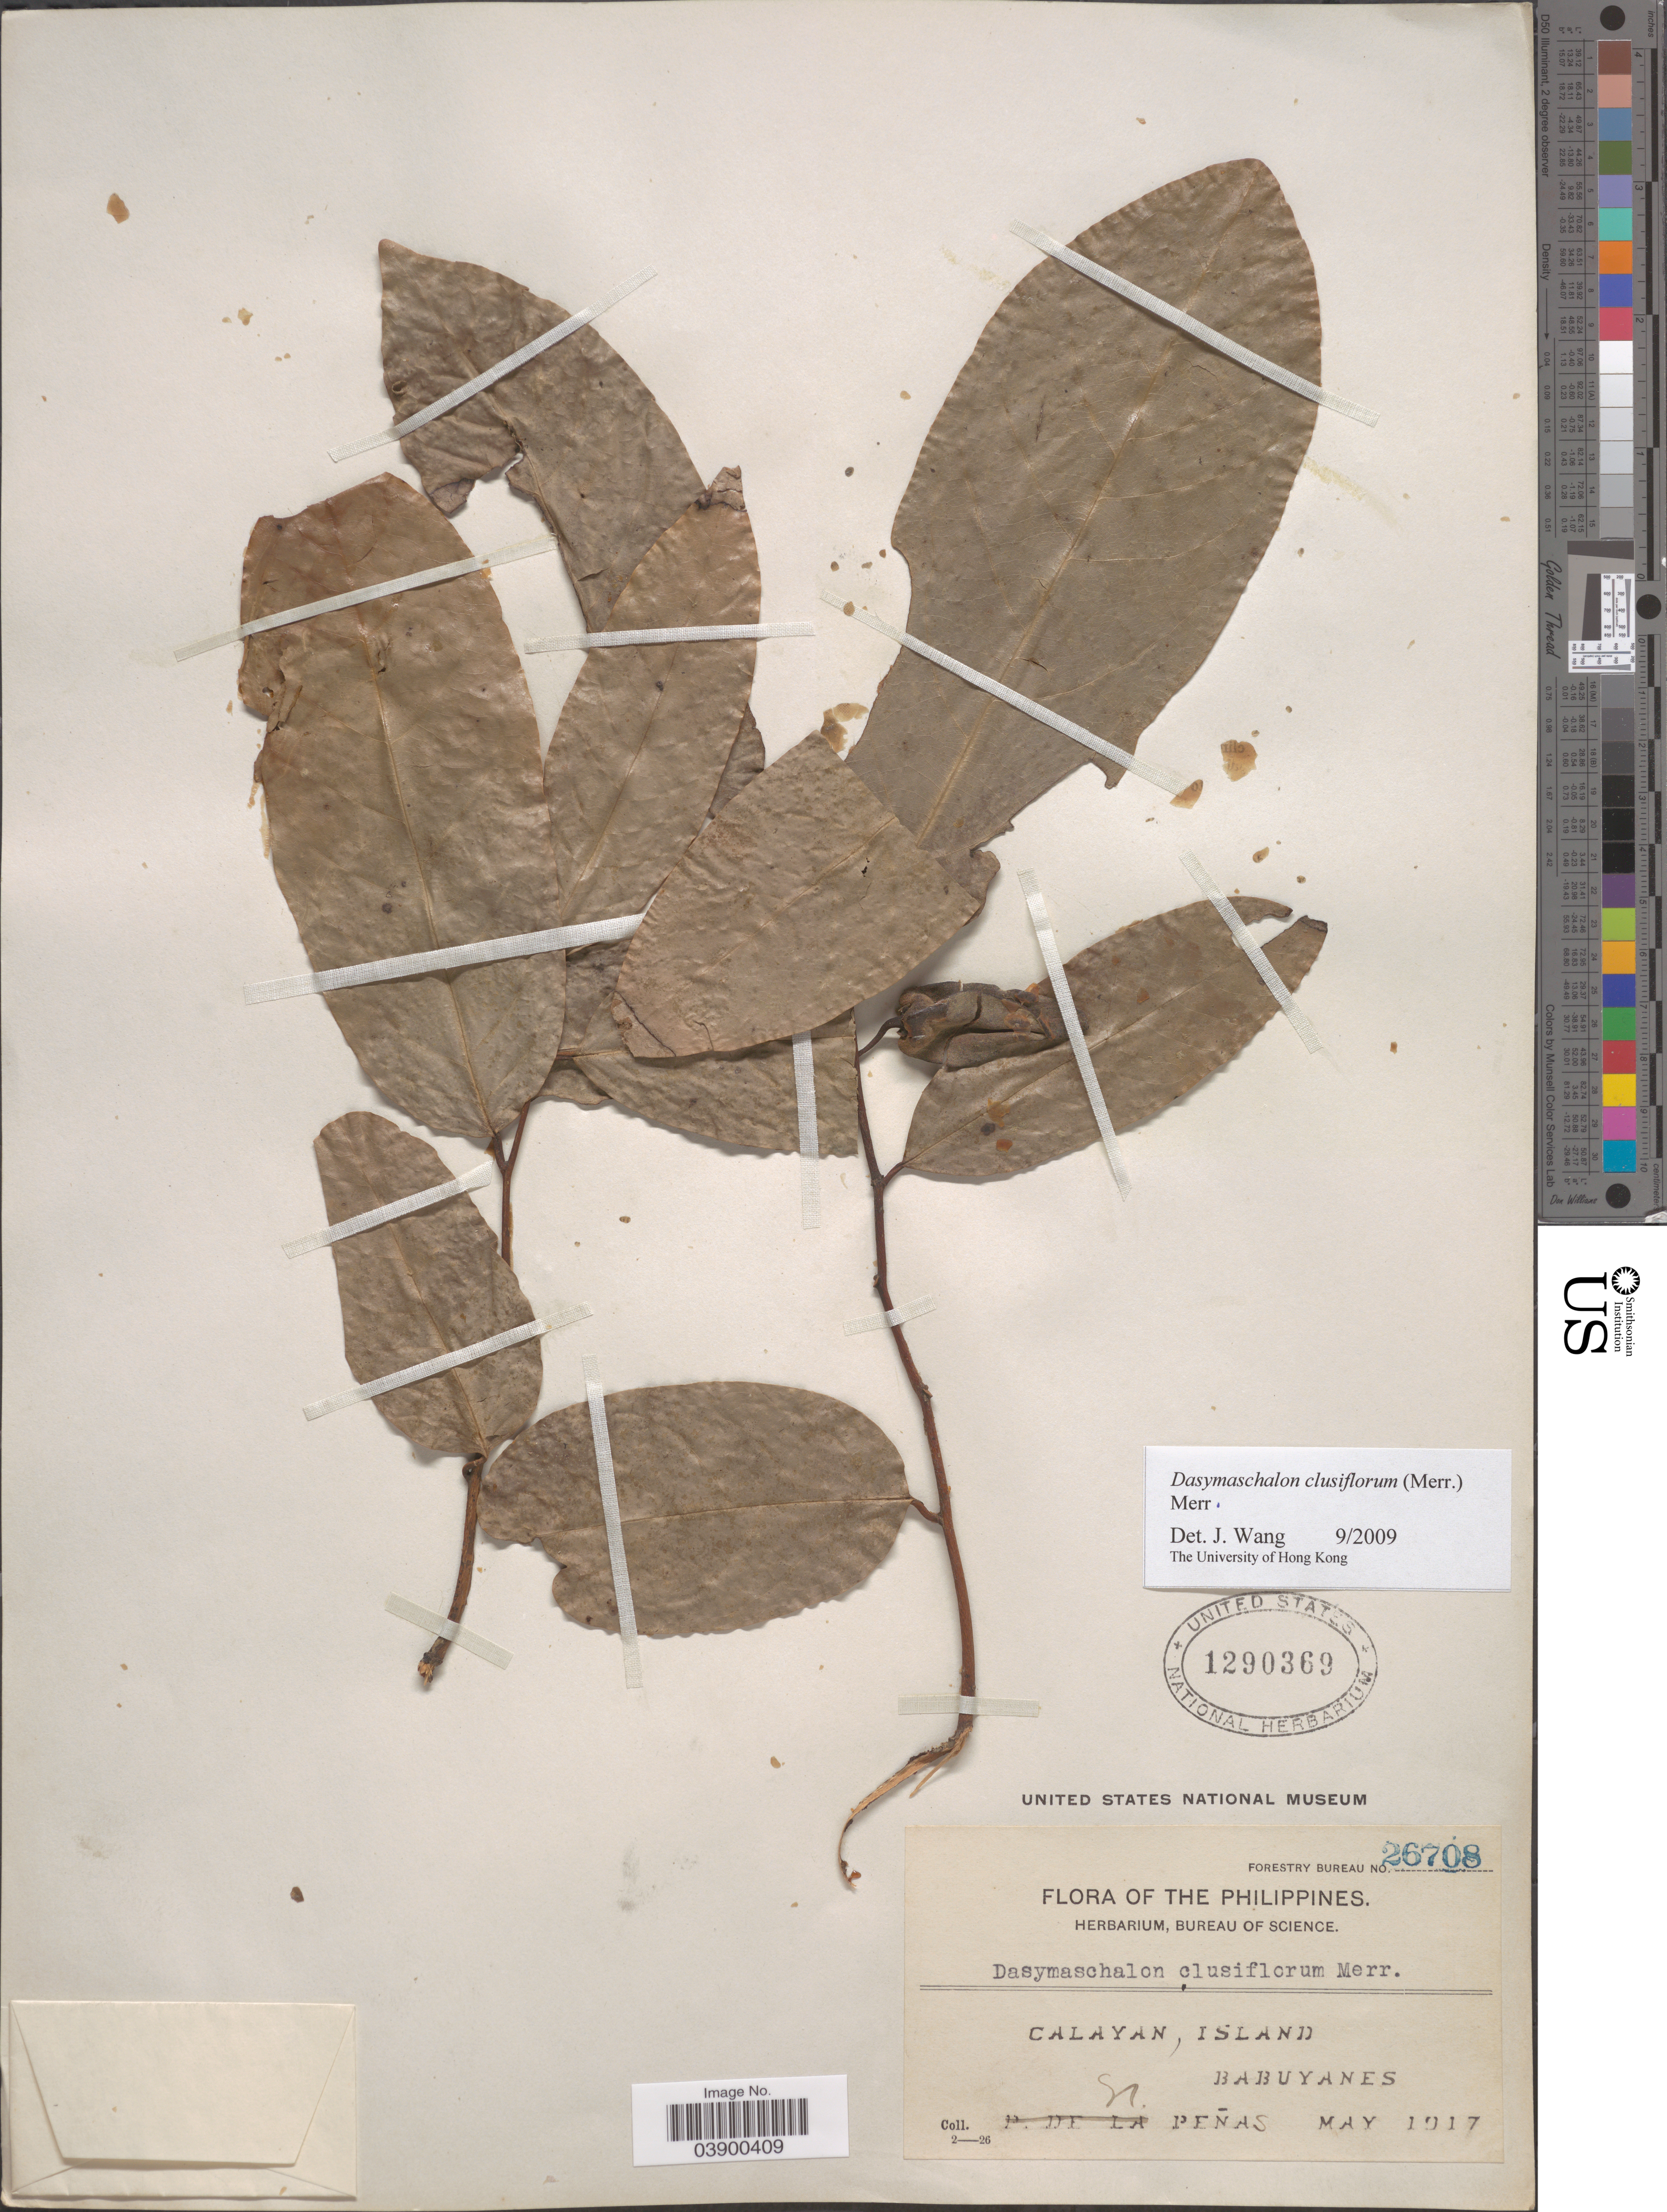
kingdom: Plantae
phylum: Tracheophyta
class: Magnoliopsida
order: Magnoliales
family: Annonaceae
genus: Dasymaschalon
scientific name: Dasymaschalon clusiflorum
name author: (Merr.) Merr.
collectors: N. Penas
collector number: Forestry Bureau 26708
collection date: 1917-05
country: Philippines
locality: Calayan Island, Babuyanes.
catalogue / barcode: US 1290369